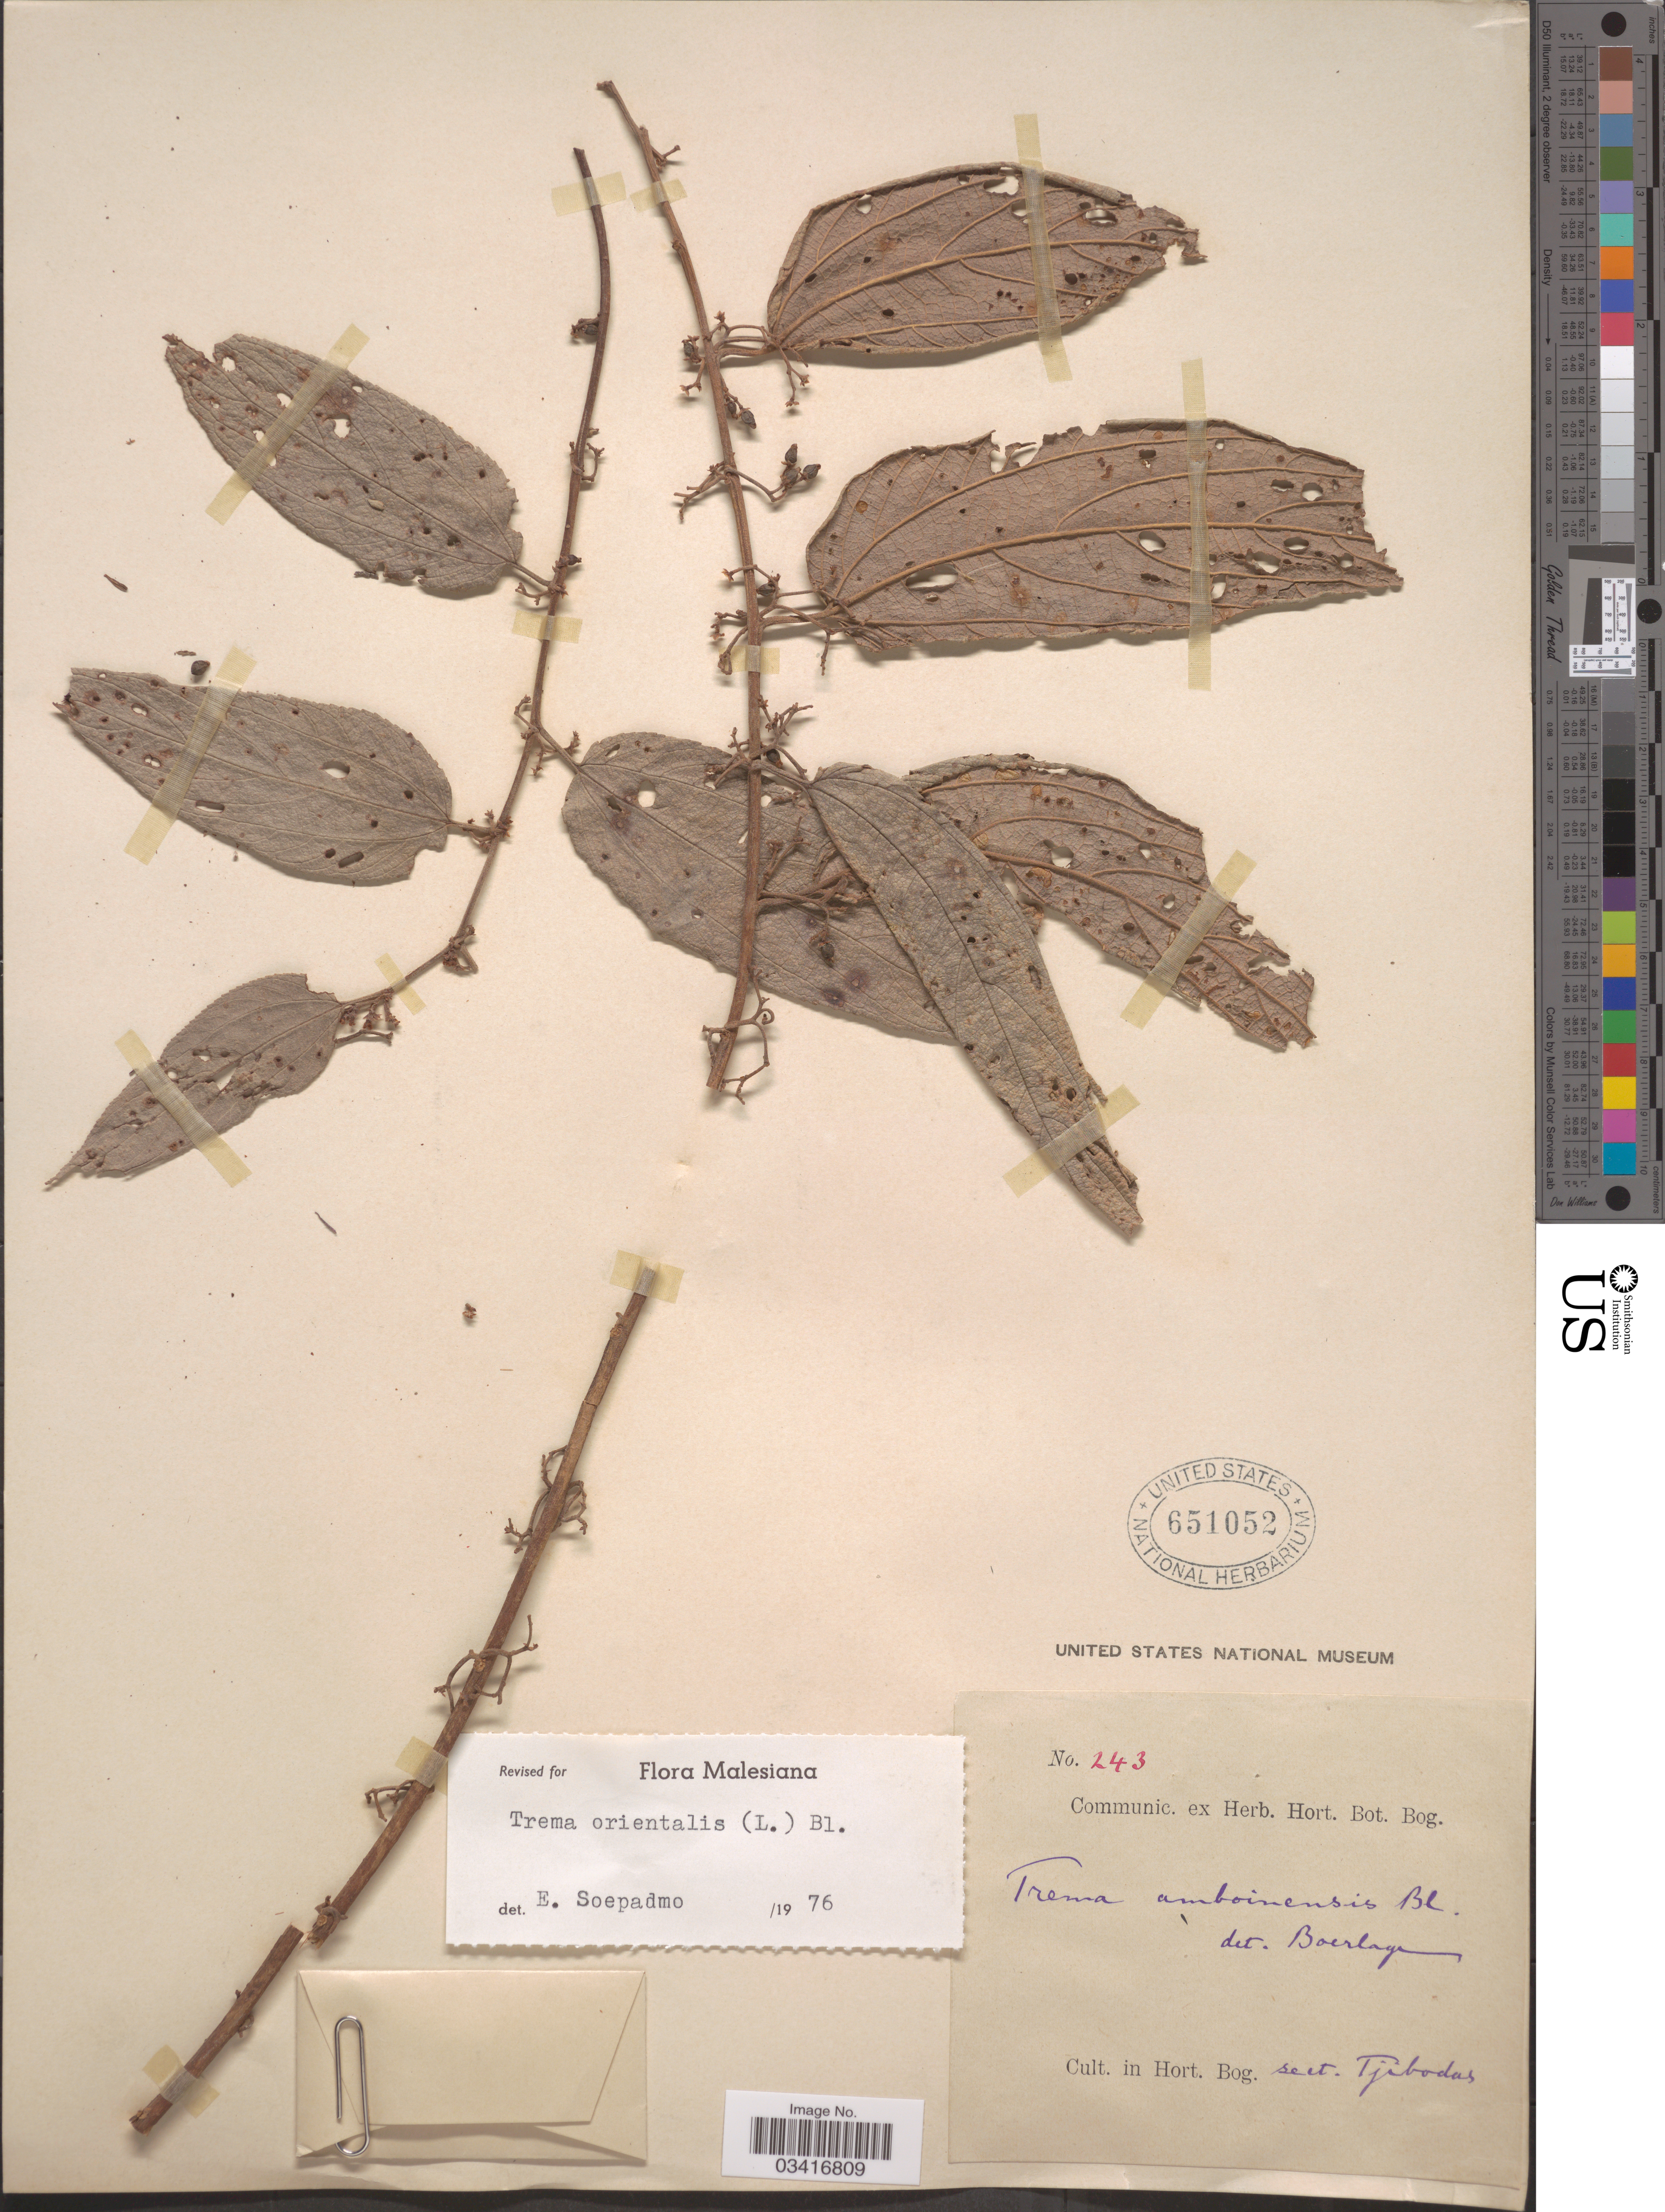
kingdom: Plantae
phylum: Tracheophyta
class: Magnoliopsida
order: Rosales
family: Cannabaceae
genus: Trema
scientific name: Trema orientale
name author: (L.) Blume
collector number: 243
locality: Cult. in Hort. Bog. sect. Tjibodas.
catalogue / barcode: US 651052